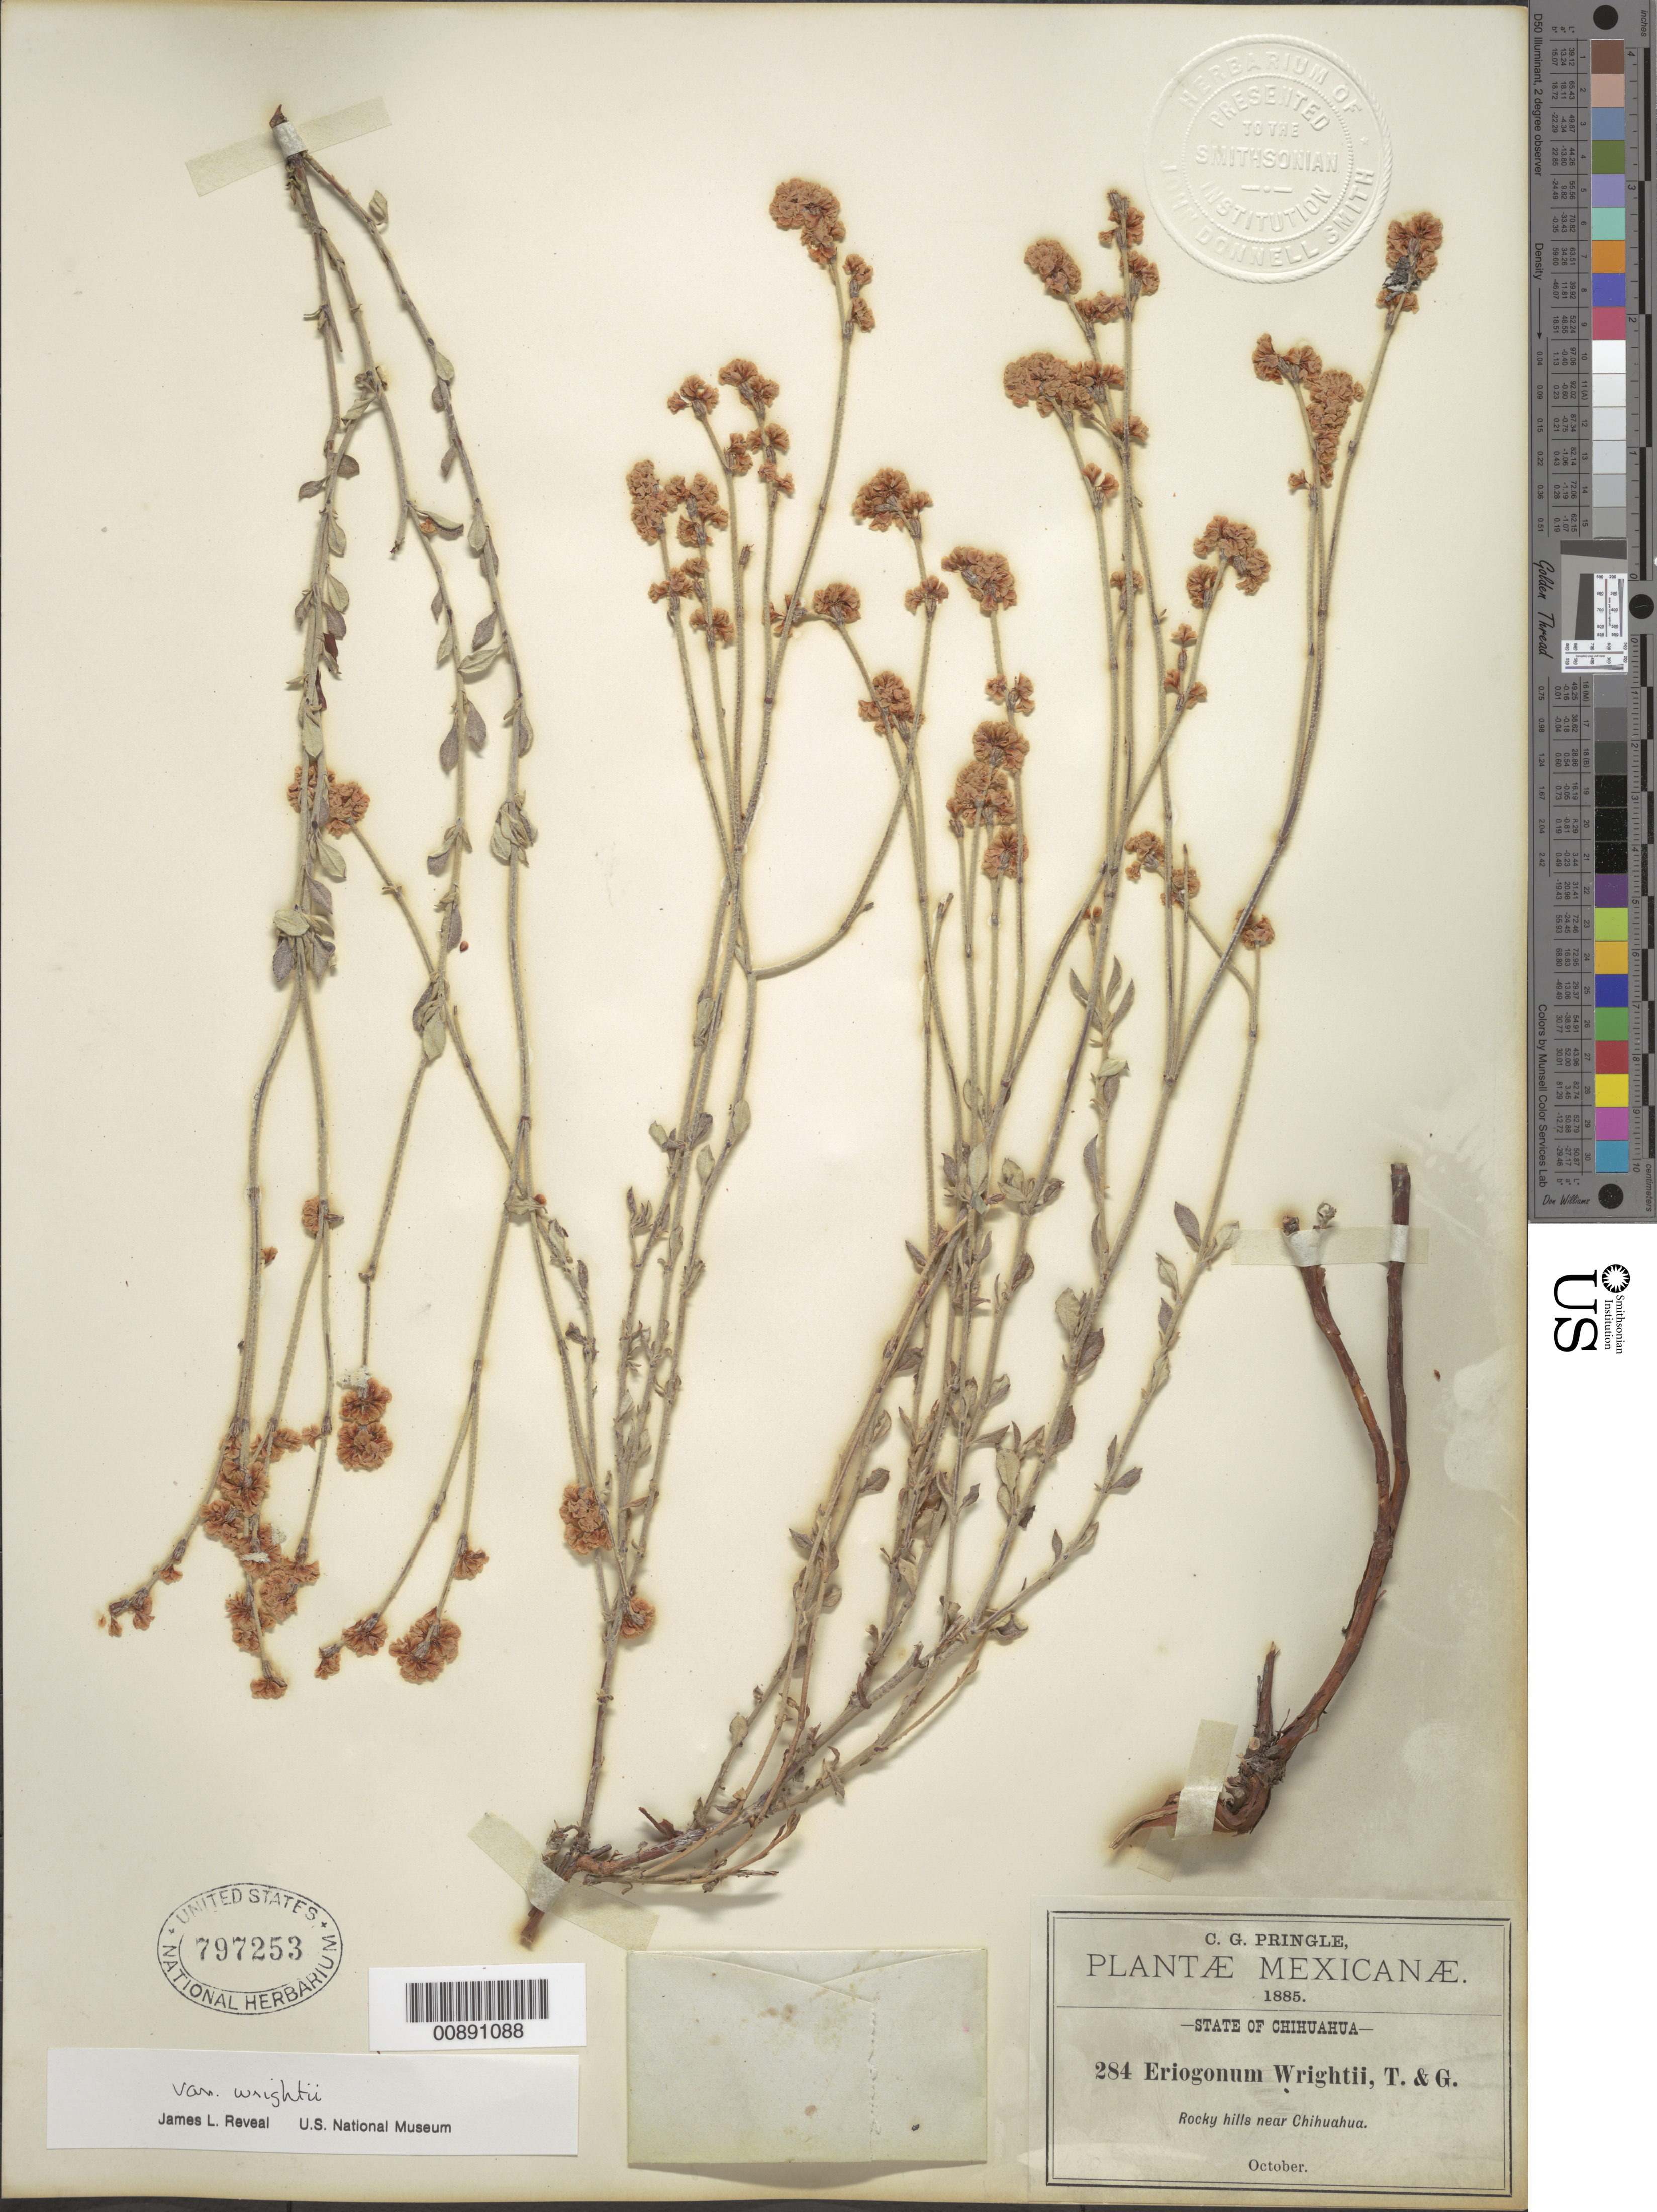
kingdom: Plantae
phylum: Tracheophyta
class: Magnoliopsida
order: Caryophyllales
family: Polygonaceae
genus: Eriogonum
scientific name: Eriogonum wrightii var. wrightii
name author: Torr. ex Benth.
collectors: C. G. Pringle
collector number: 284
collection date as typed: Oct 1885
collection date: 1885-10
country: Mexico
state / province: Chihuahua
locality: Near Chihuahua.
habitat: Rocky hills.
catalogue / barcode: US 797253